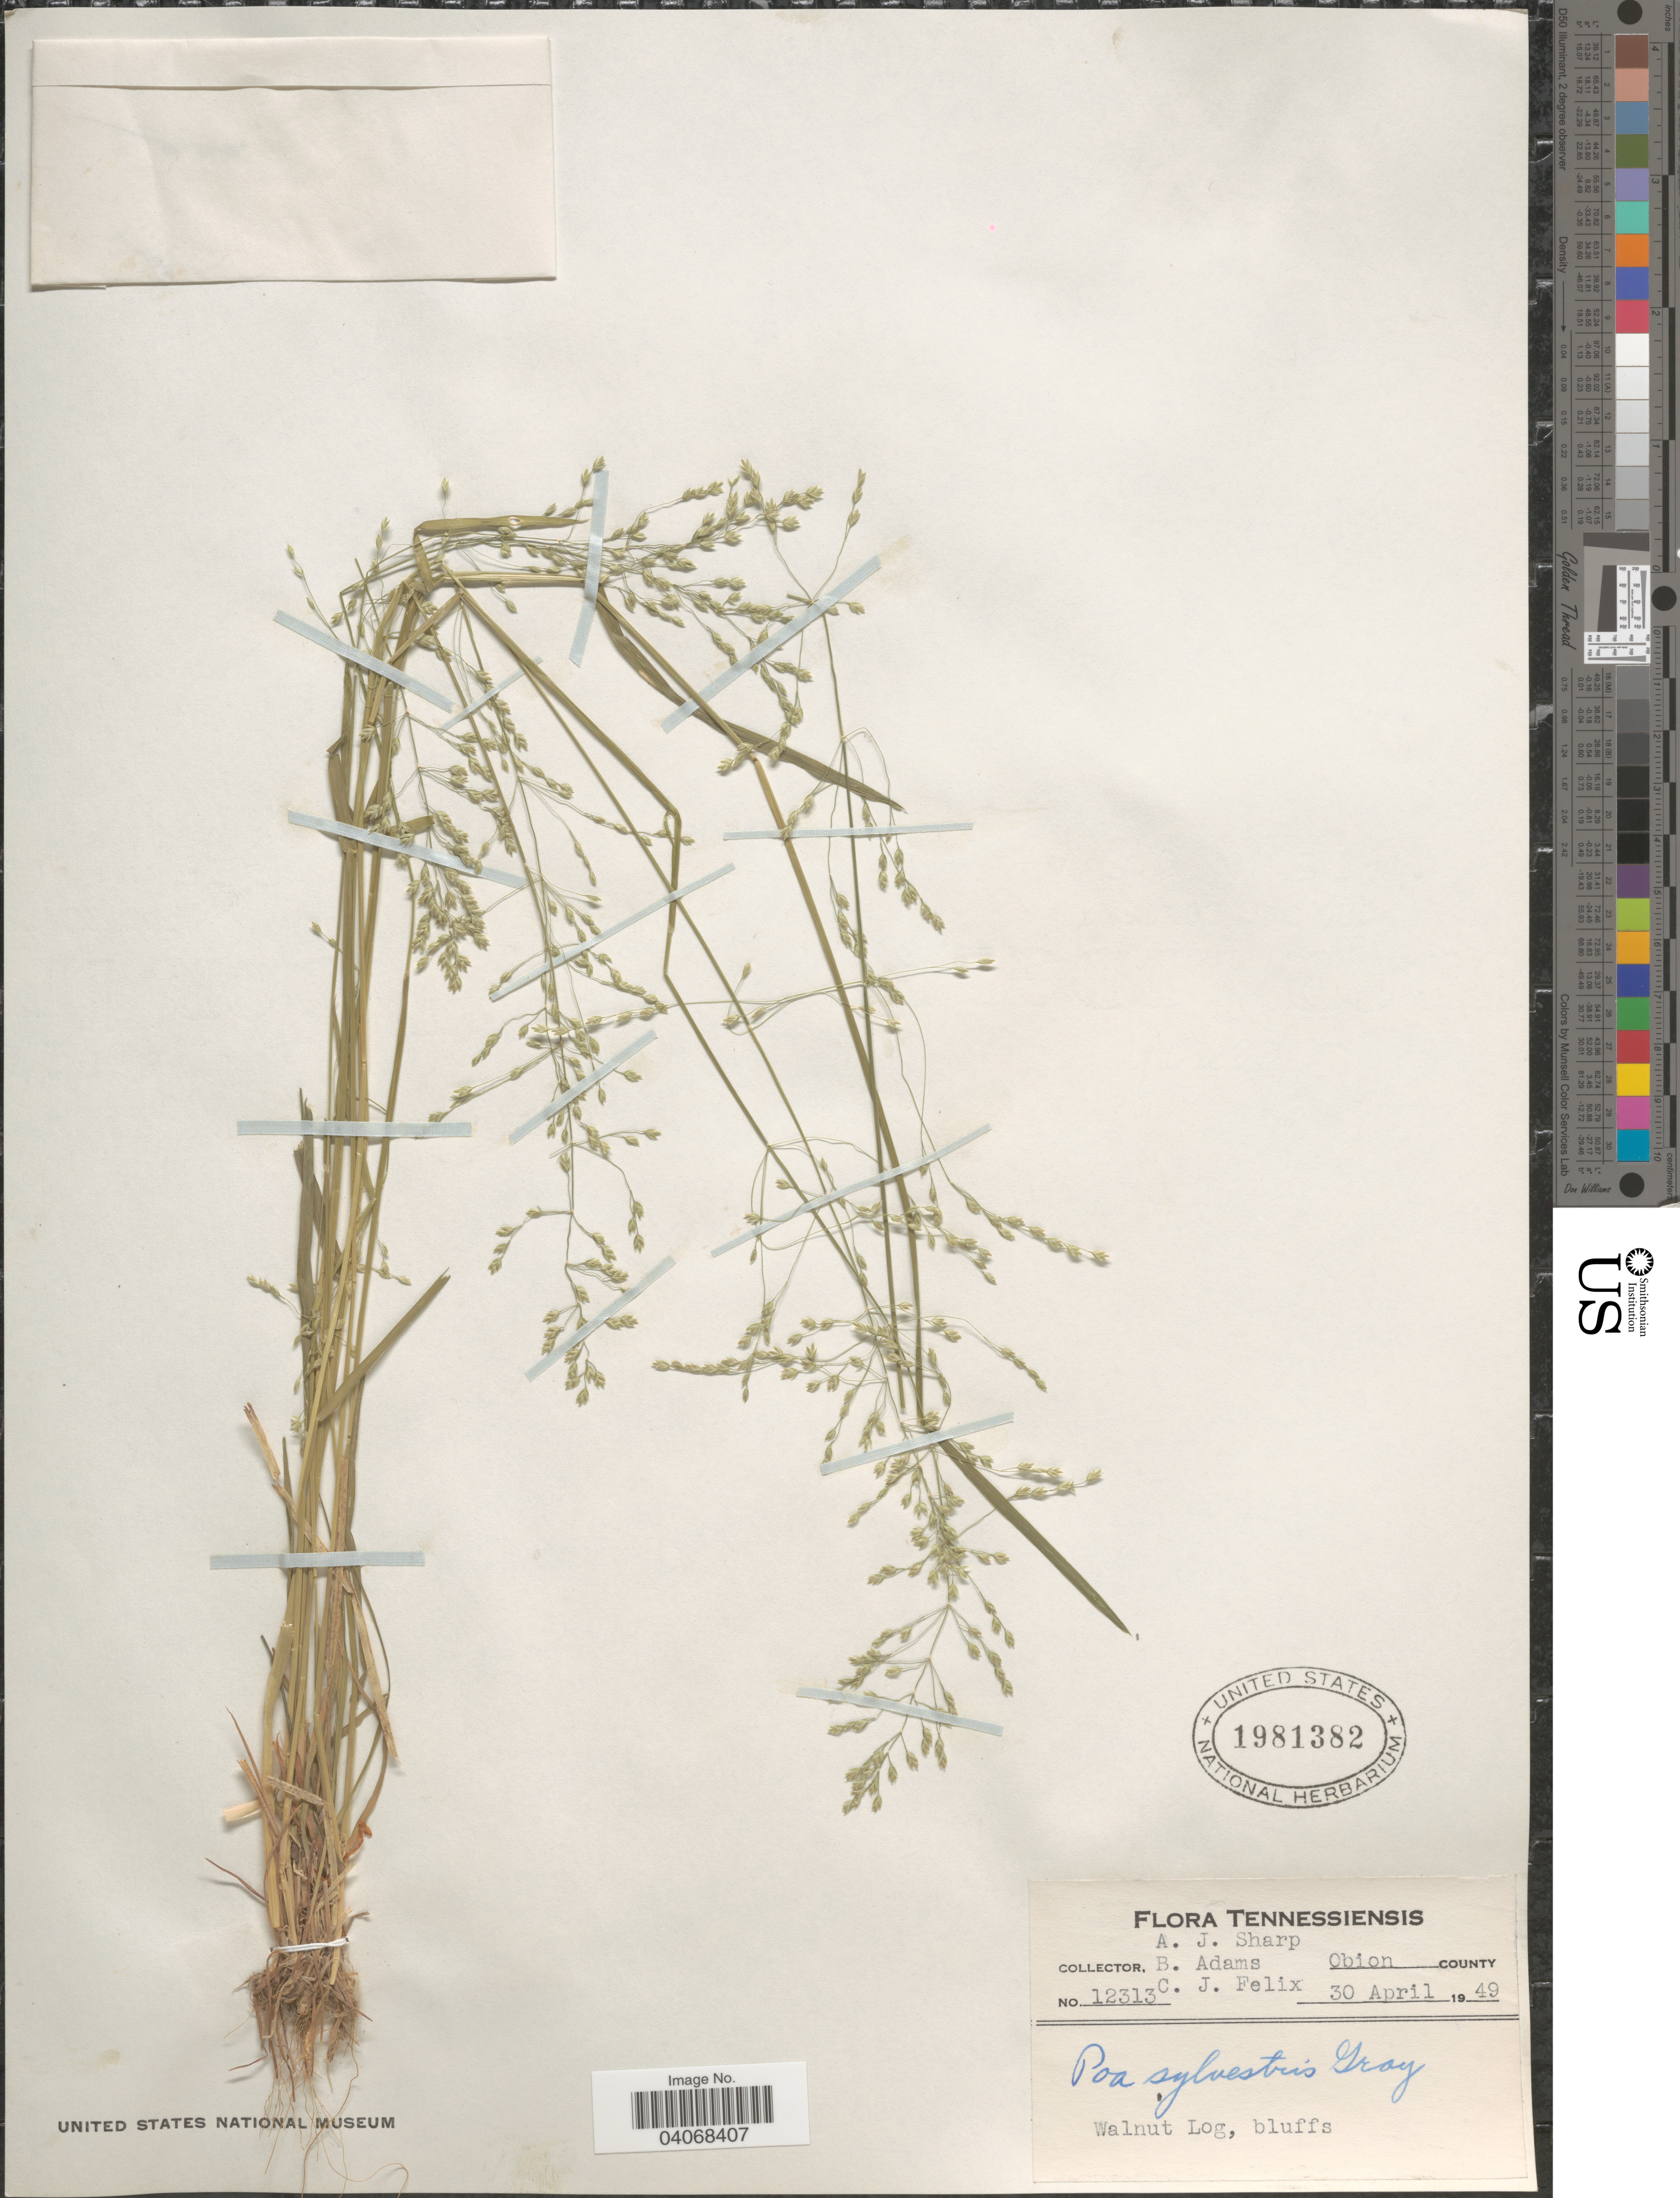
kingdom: Plantae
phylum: Tracheophyta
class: Liliopsida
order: Poales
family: Poaceae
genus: Poa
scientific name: Poa sylvestris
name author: A. Gray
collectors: A. J. Sharp, B. Adams & C. Felix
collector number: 12313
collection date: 1949-04-30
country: United States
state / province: Tennessee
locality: Obion County. Walnut Log, bluffs.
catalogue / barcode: US 1981382